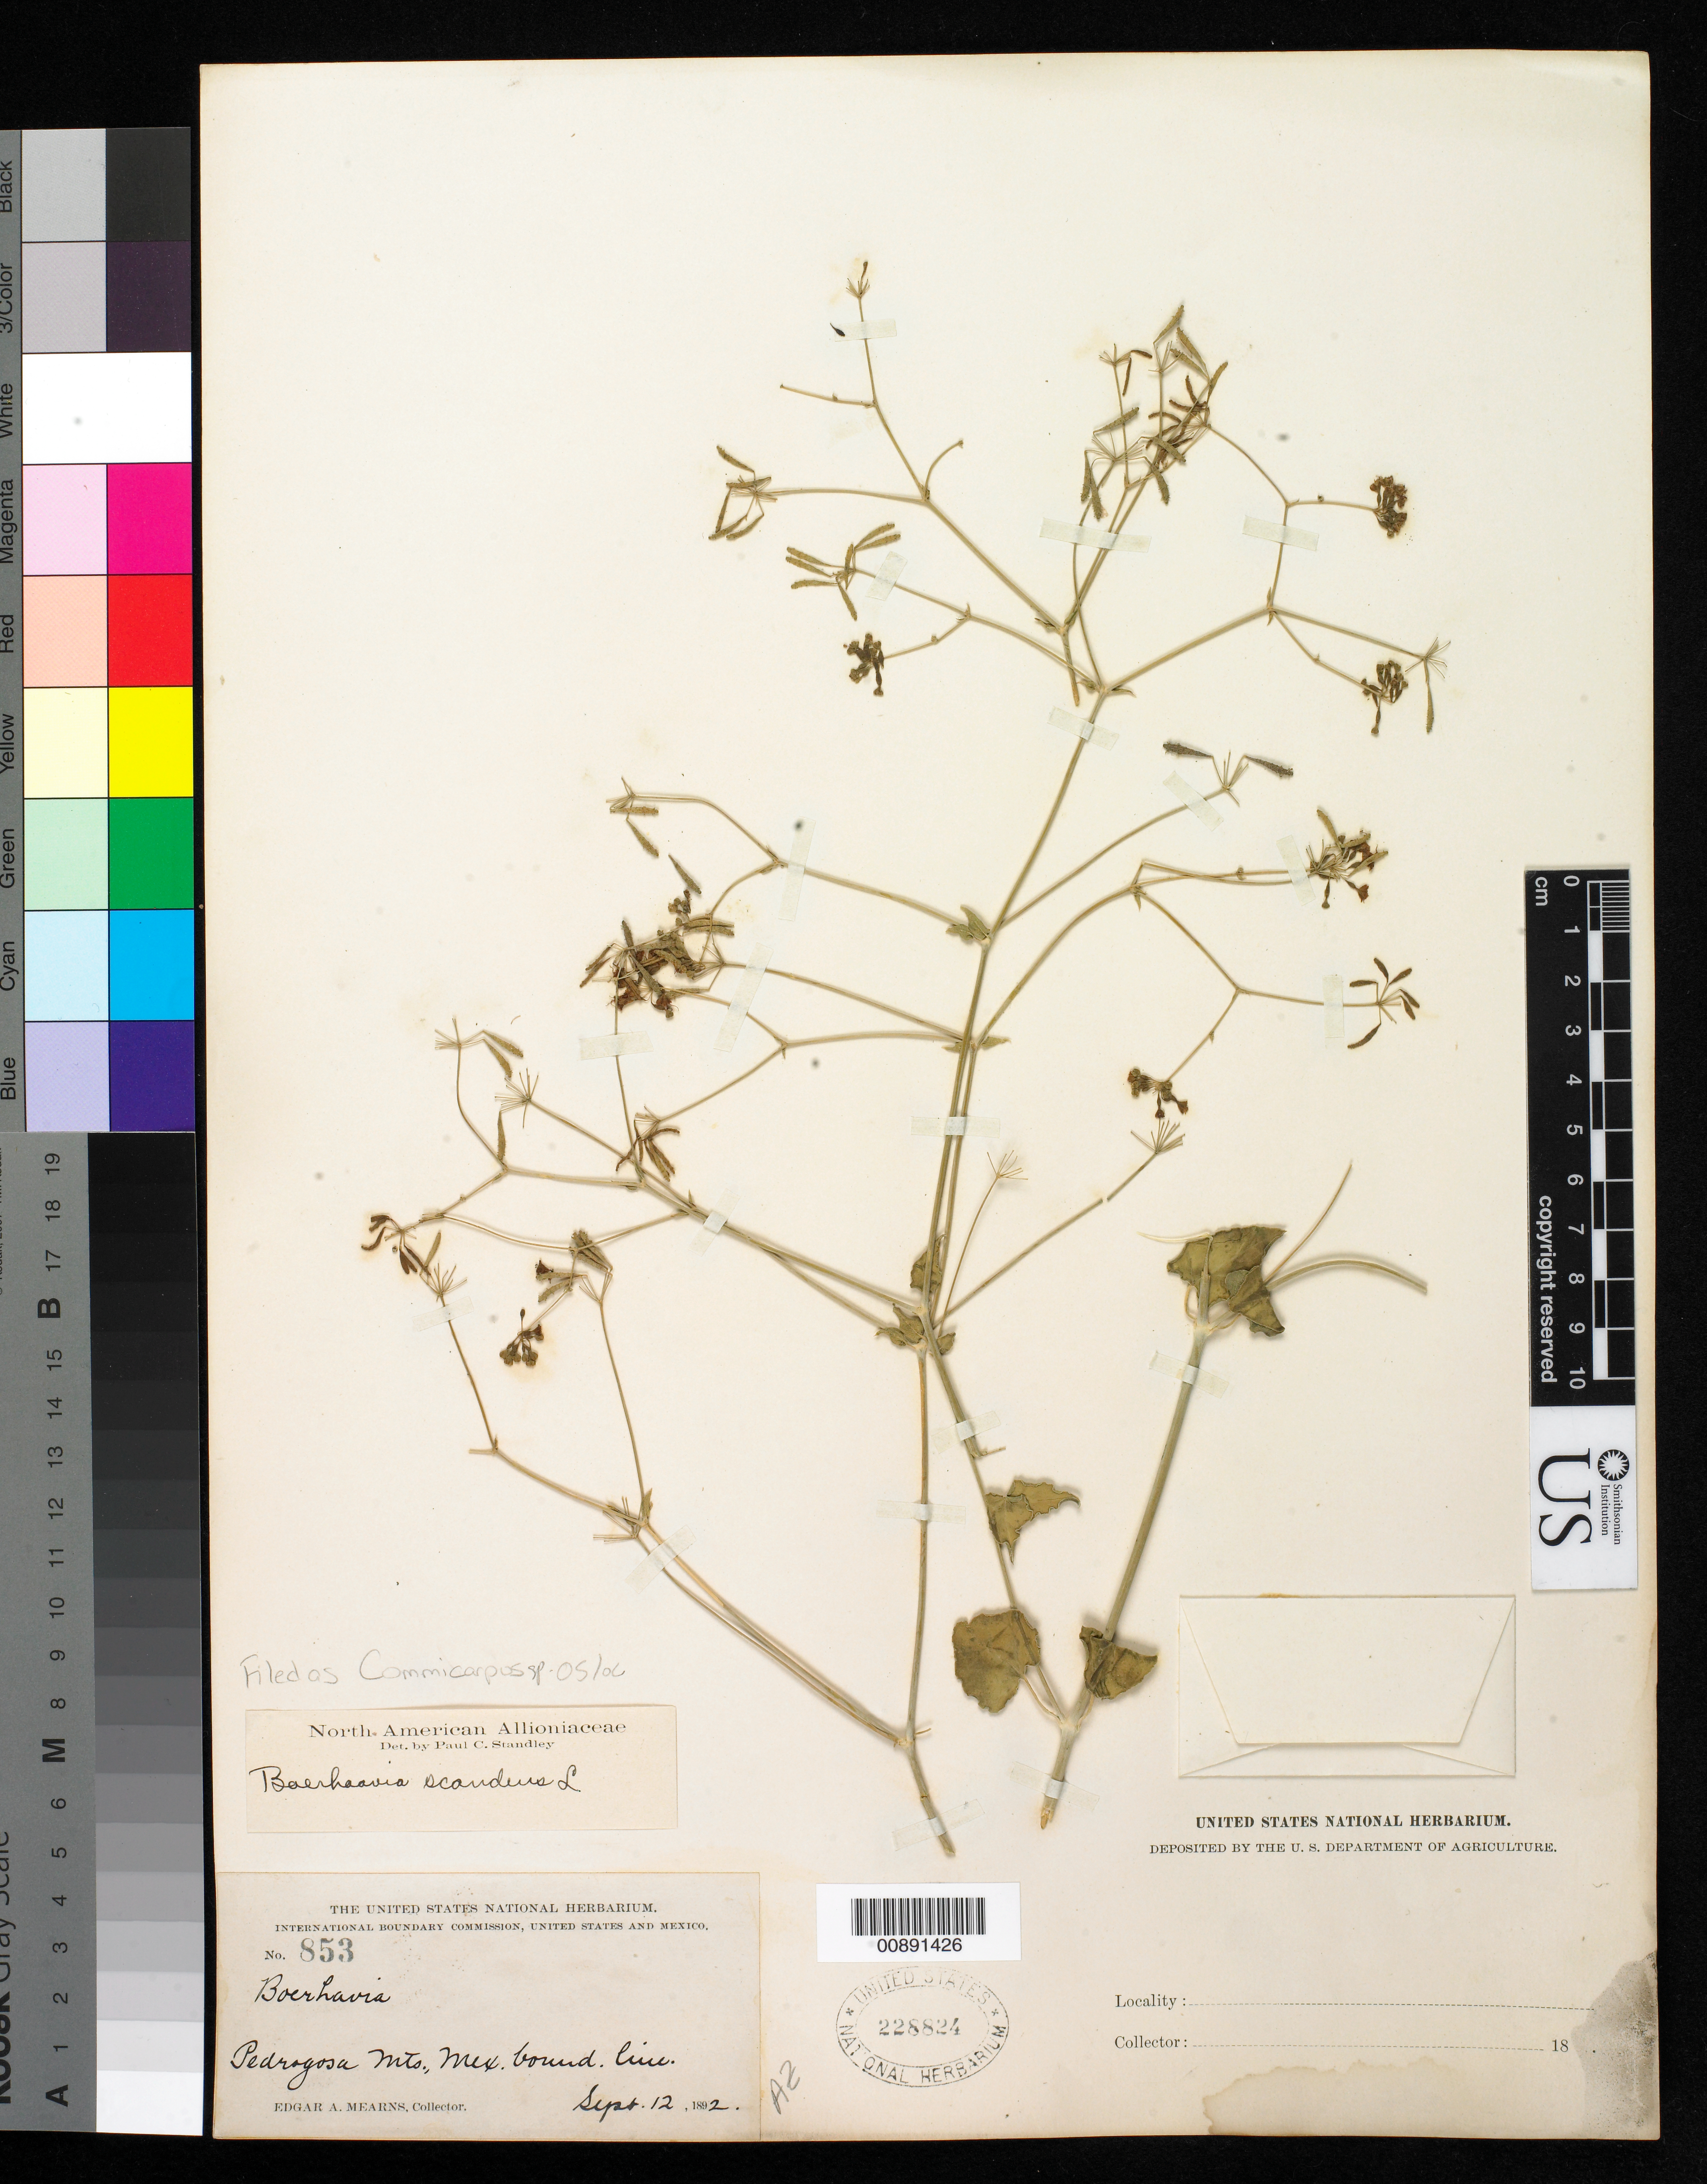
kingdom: Plantae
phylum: Tracheophyta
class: Magnoliopsida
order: Caryophyllales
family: Nyctaginaceae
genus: Commicarpus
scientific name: Commicarpus sp.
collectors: E. A. Mearns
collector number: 853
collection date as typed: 12 Sep 1892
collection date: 1892-09-12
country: United States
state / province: Arizona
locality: Pedregosa Mts., Mexican Boundary Line.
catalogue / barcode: US 228824